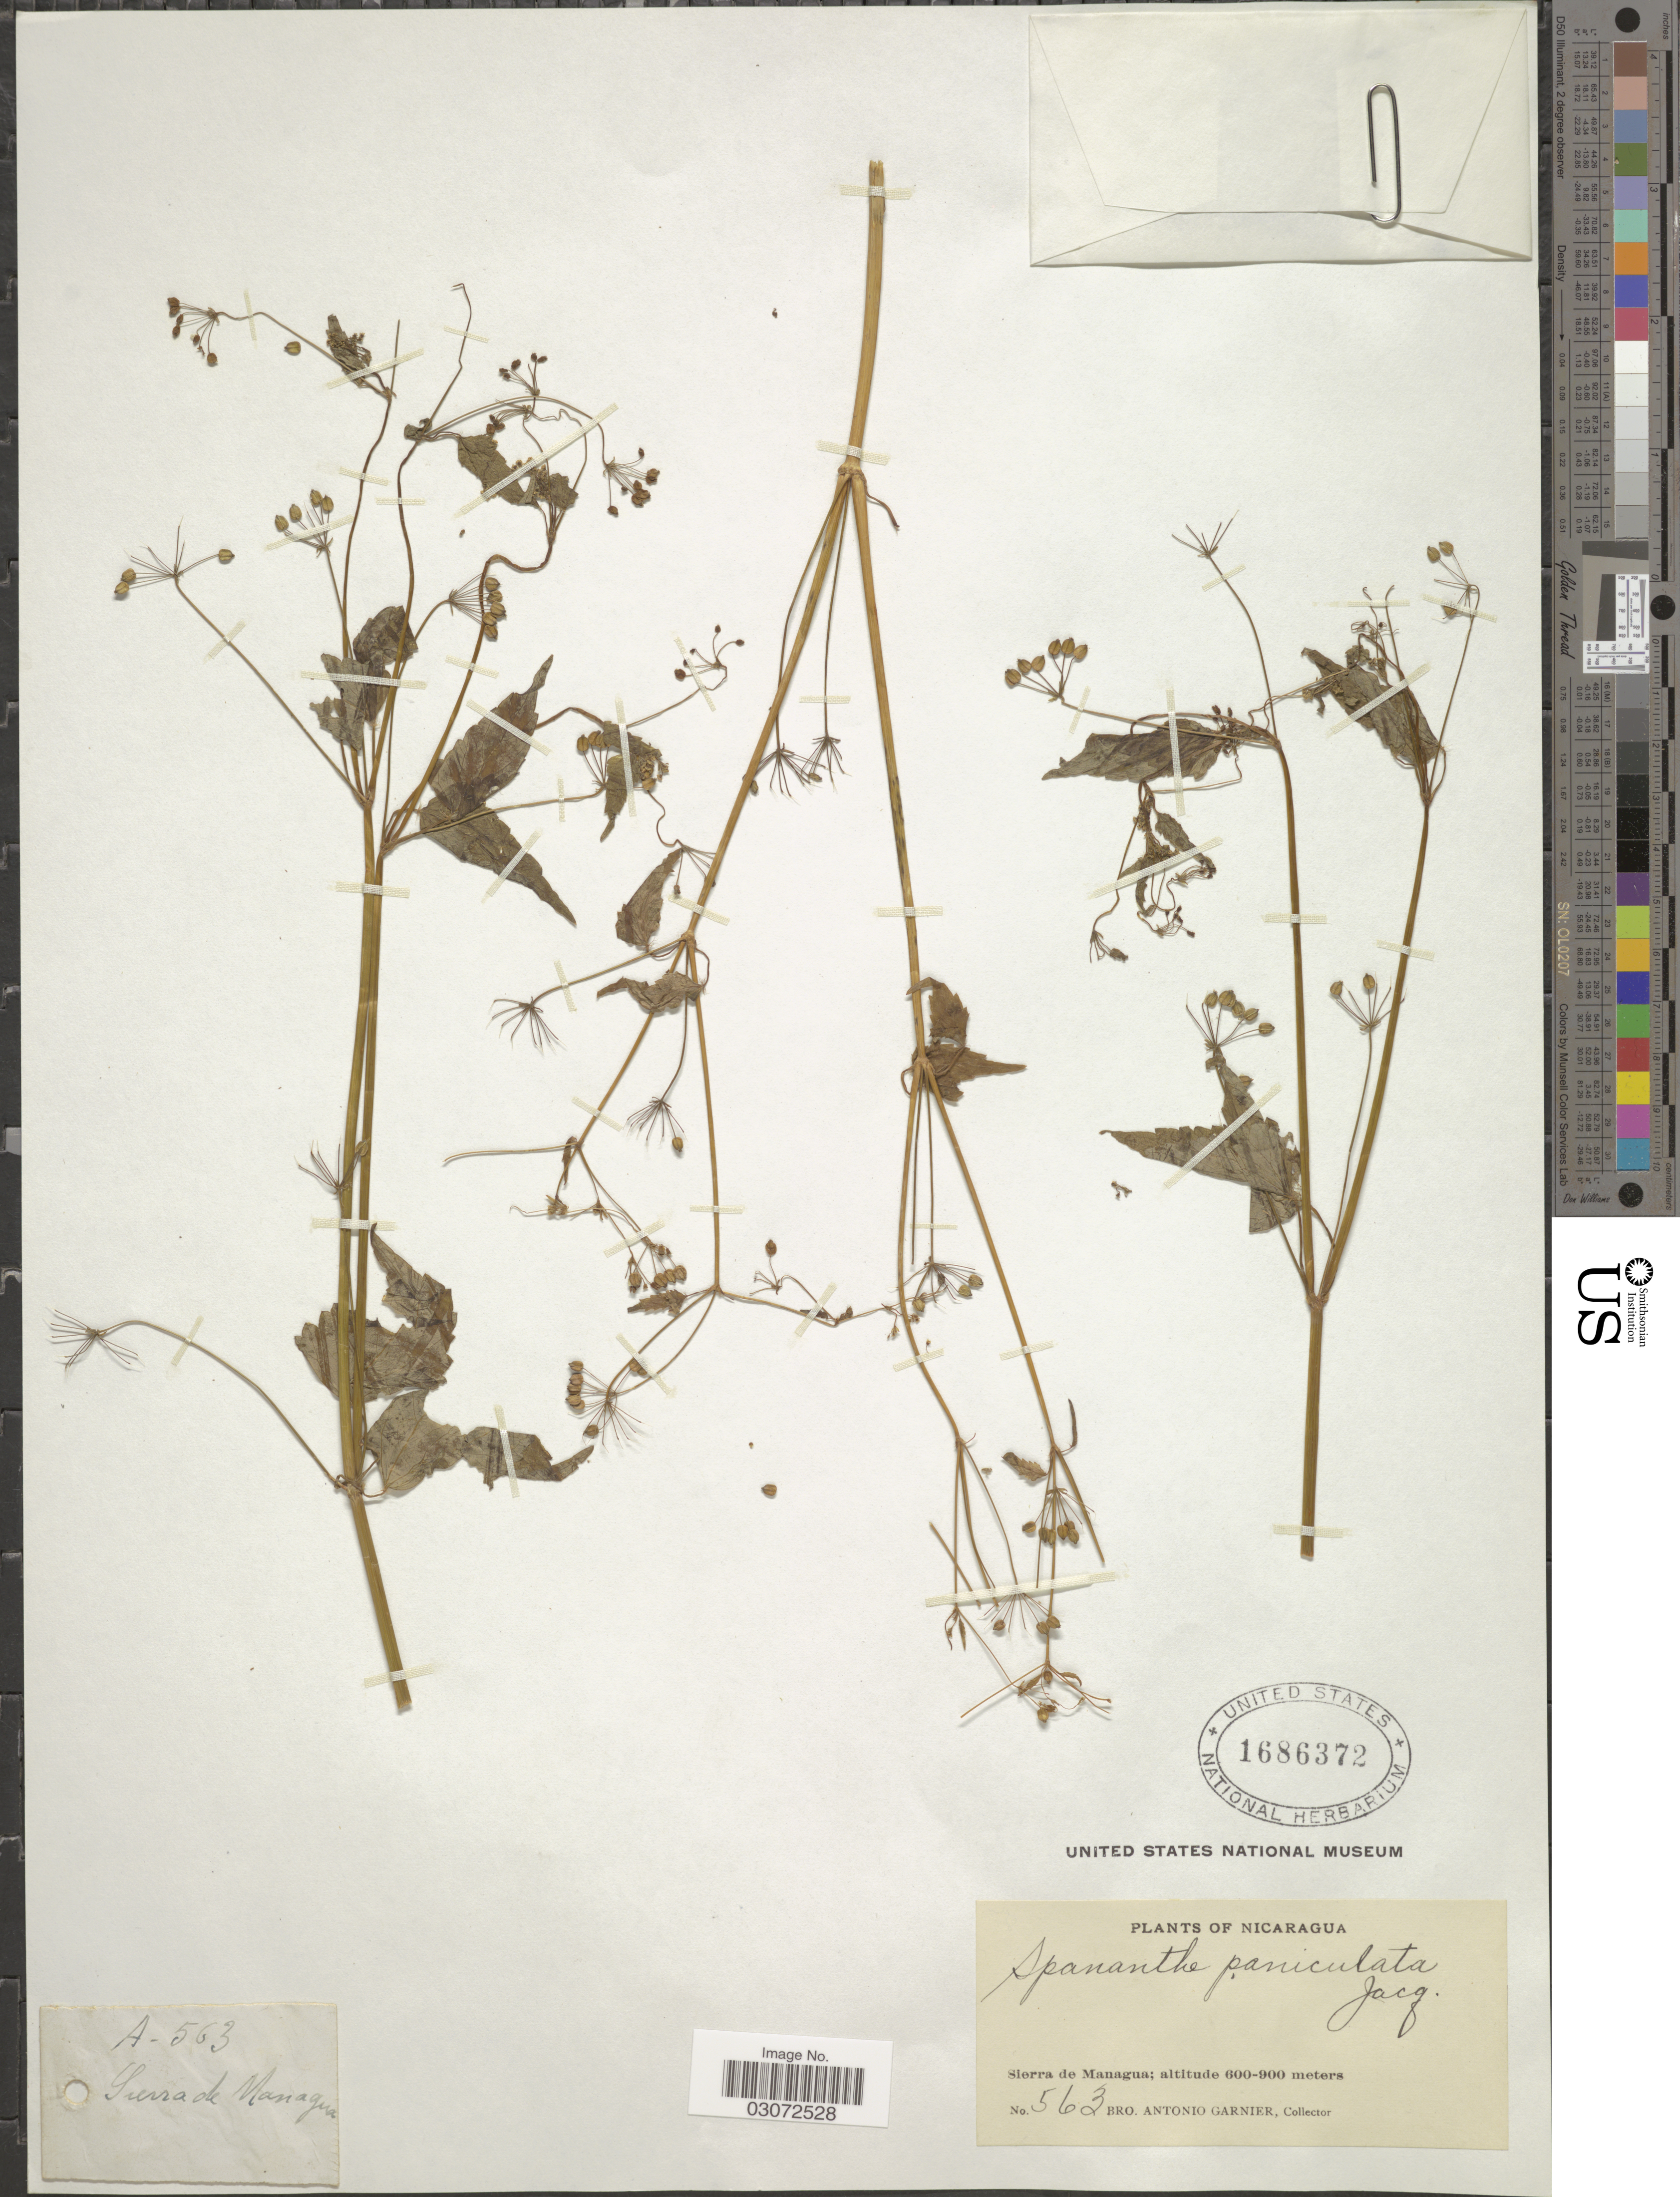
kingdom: Plantae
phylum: Tracheophyta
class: Magnoliopsida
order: Apiales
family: Apiaceae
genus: Spananthe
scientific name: Spananthe paniculata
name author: Jacq.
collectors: Bro. A. Garnier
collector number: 563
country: Nicaragua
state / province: Managua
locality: Sierra de Managua.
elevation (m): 600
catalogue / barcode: US 1686372